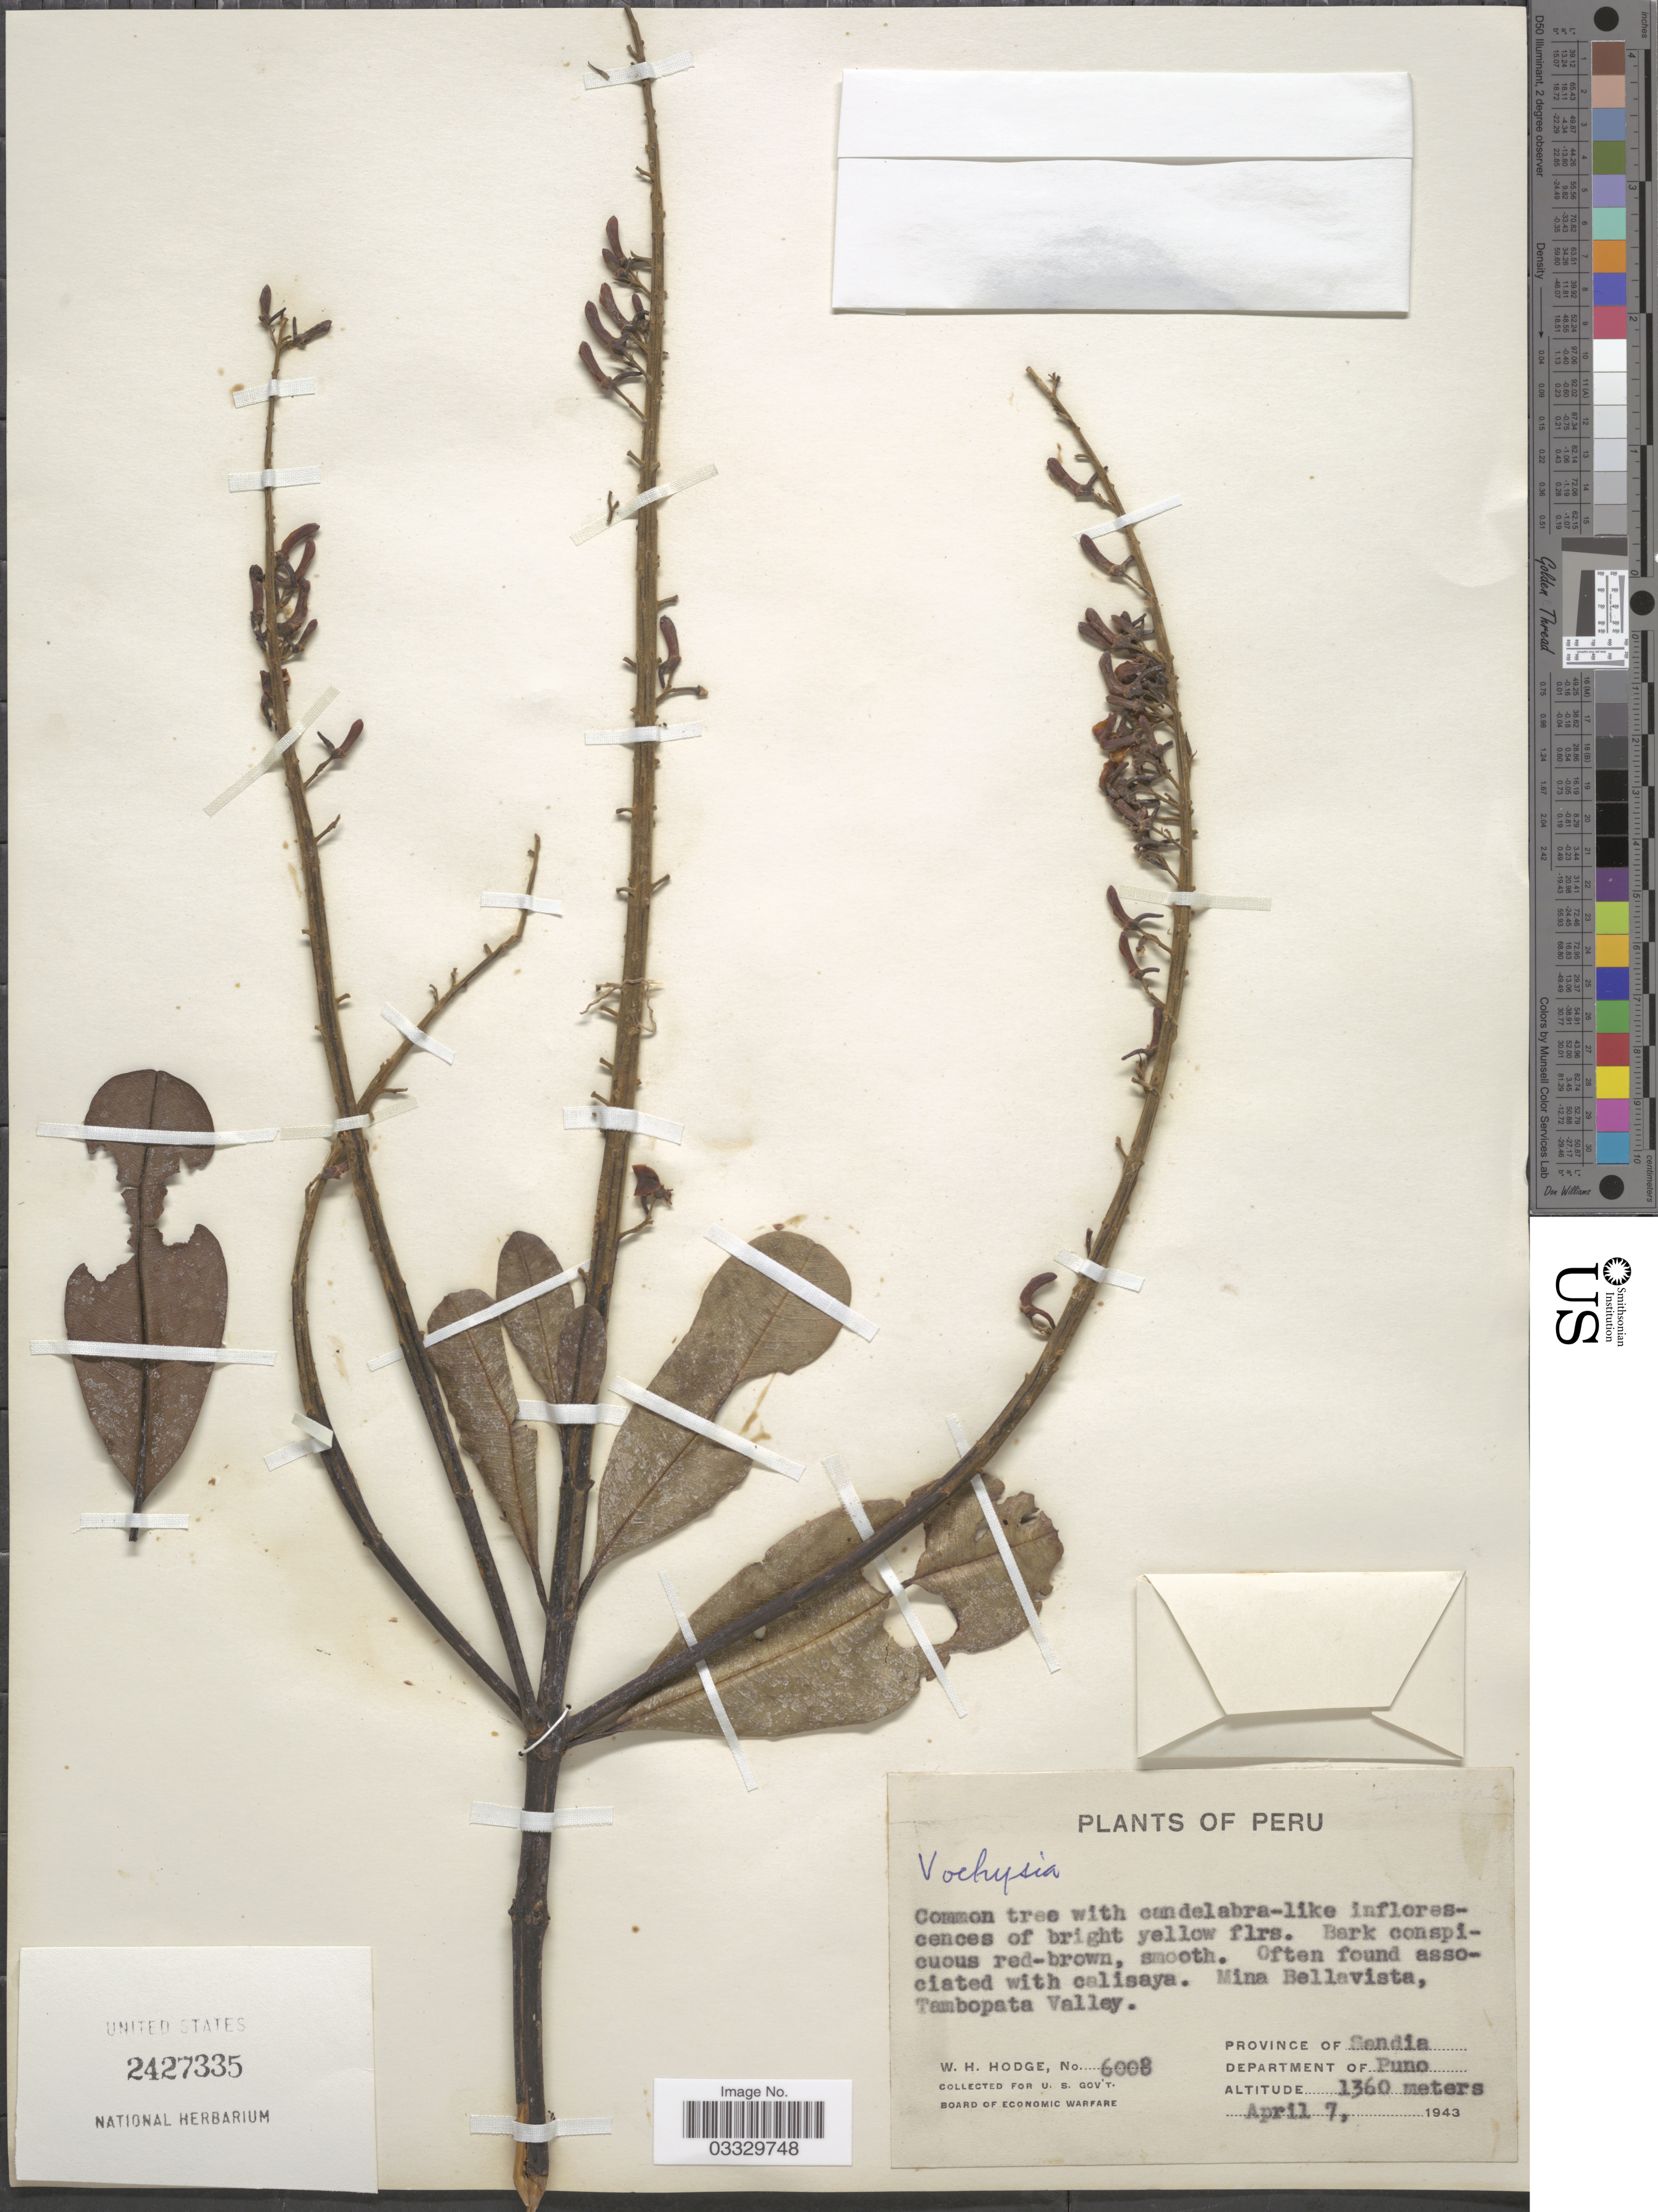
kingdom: Plantae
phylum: Tracheophyta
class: Magnoliopsida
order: Myrtales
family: Vochysiaceae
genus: Vochysia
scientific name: Vochysia sp.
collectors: W. Hodge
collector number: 6008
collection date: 1943-04-07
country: Peru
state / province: Puno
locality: Mina Bellavista, Tambopata Valley. Province of Sandia. Department of Puno.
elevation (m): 1360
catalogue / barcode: US 2427335